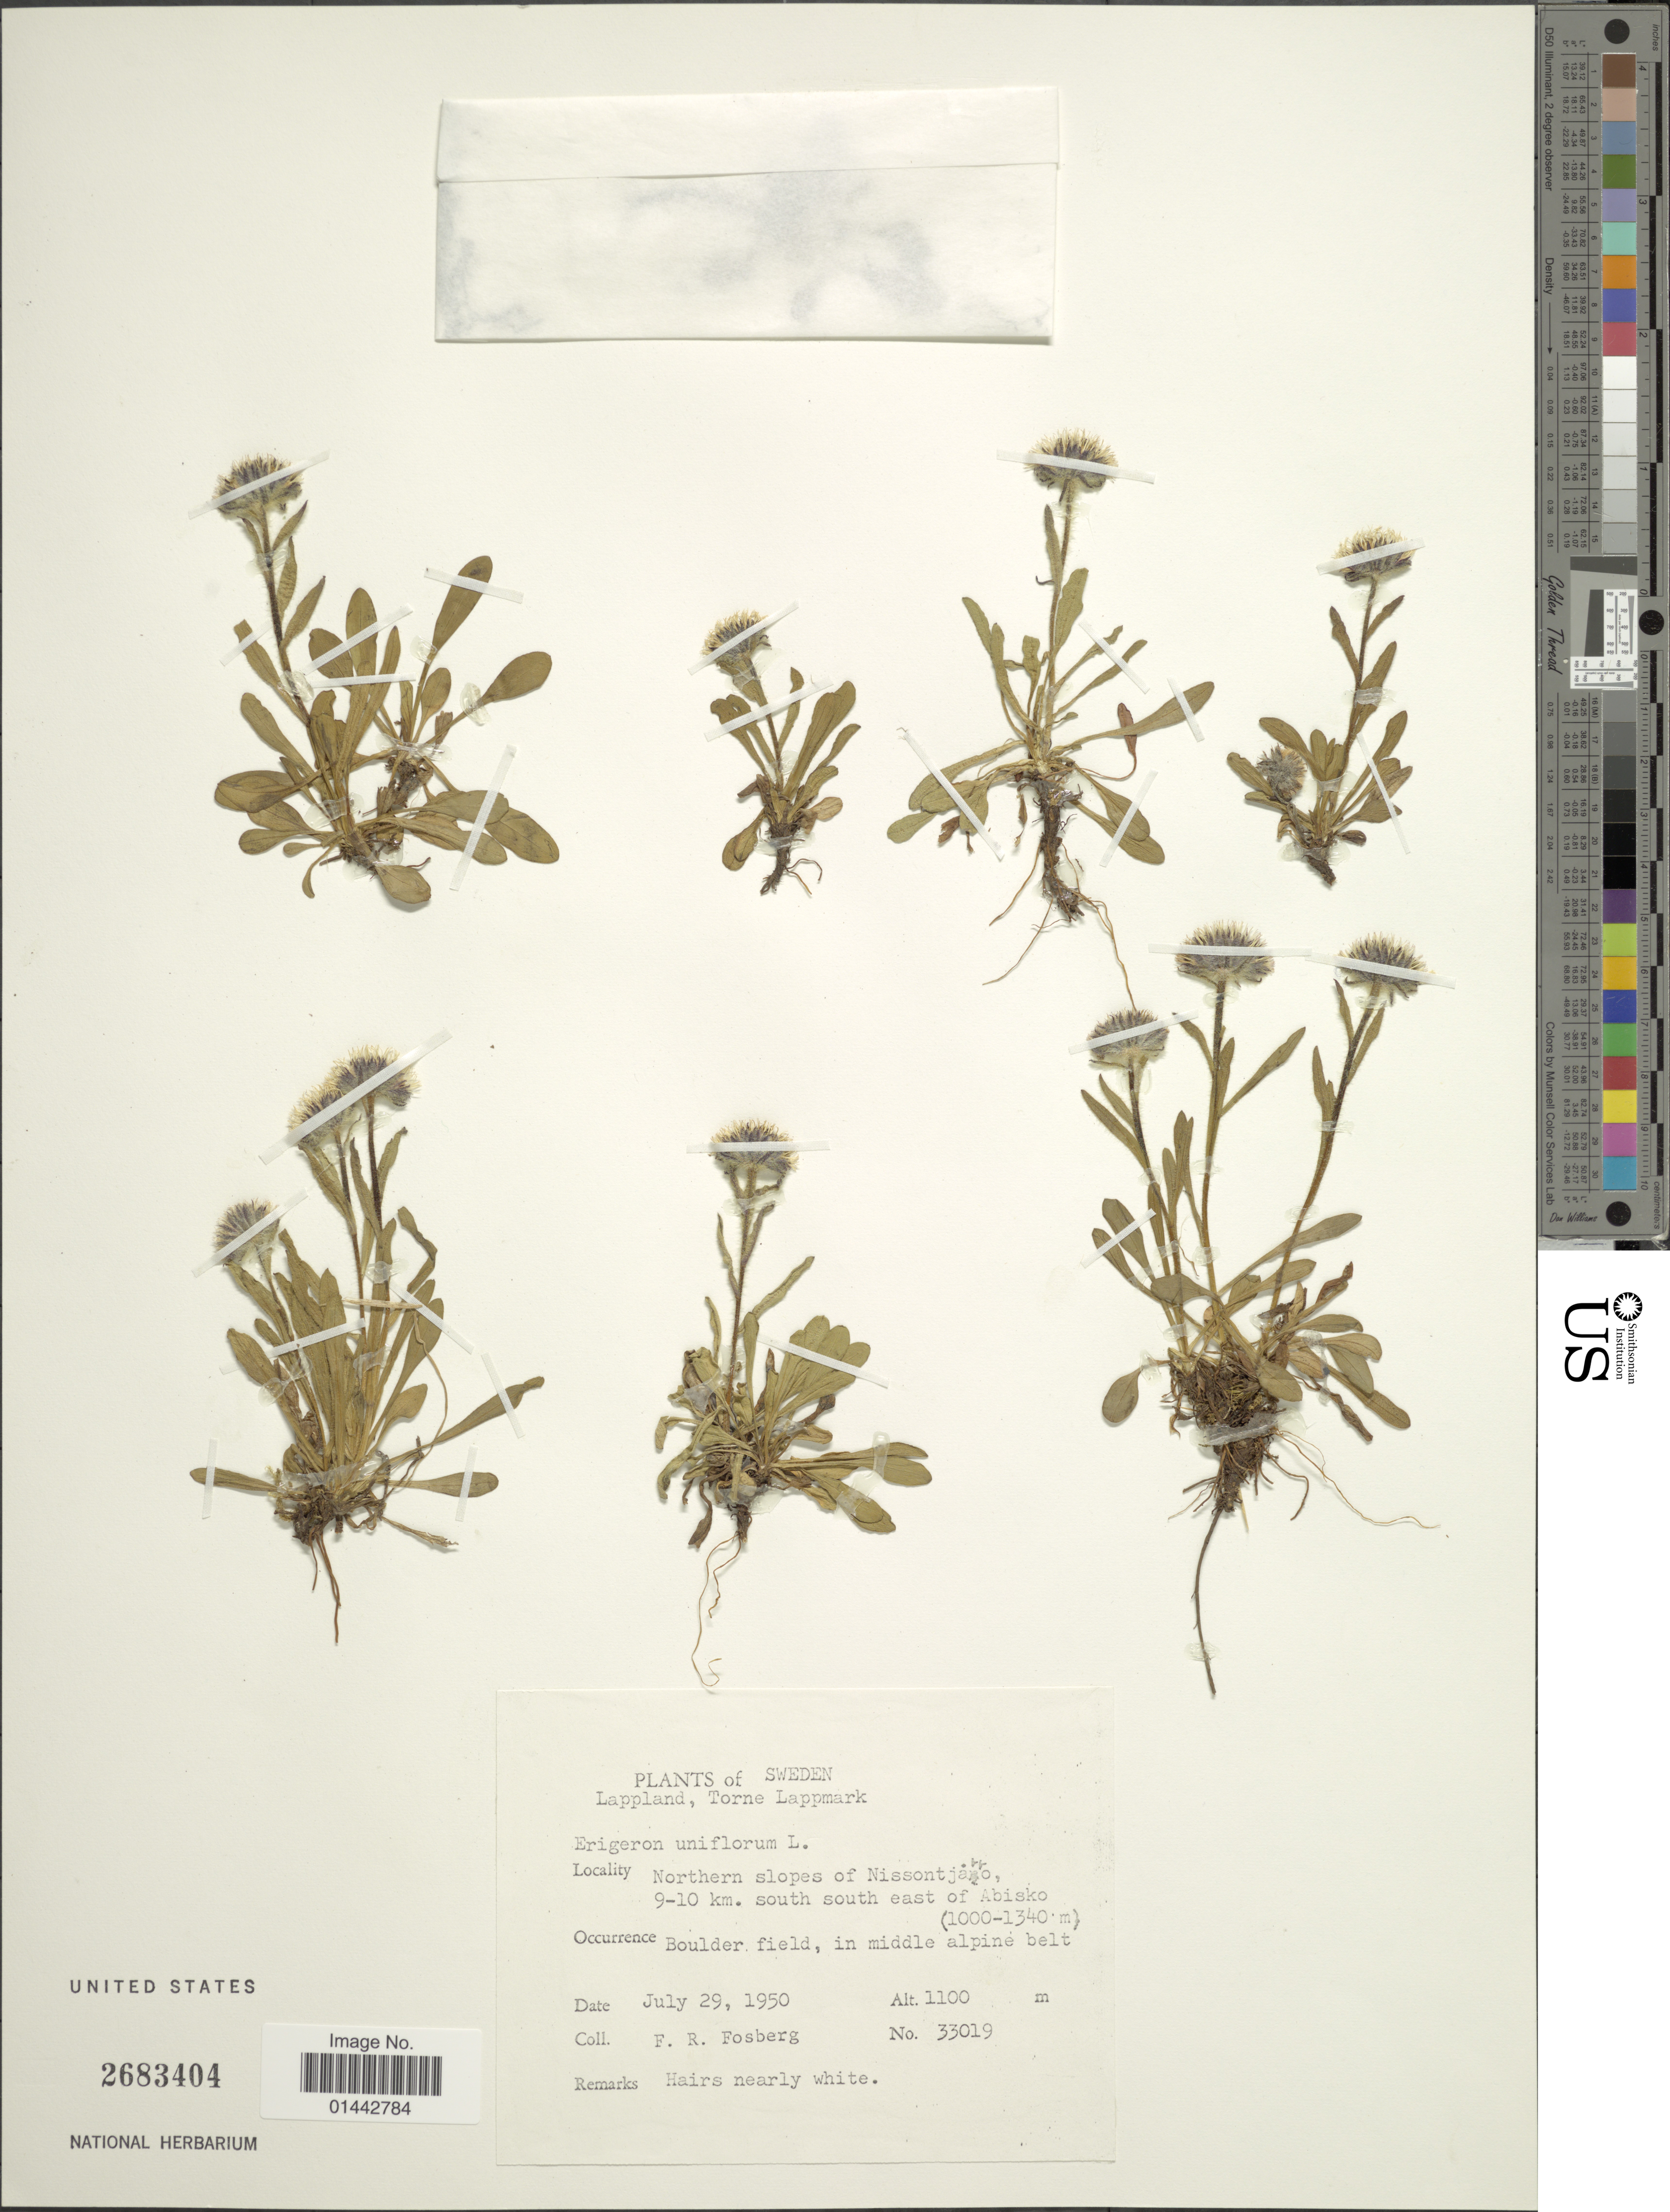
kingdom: Plantae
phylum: Tracheophyta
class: Magnoliopsida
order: Asterales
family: Asteraceae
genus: Erigeron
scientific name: Erigeron uniflorus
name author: L.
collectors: F. R. Fosberg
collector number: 33019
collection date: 1950-07-29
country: Sweden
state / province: Norrbotten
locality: Lappland, Torne Lappmark, northern slopes of Nissontatto, 9-10 km. south south east of Abisko, boudler field, in middle alpine belt.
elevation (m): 1100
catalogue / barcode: US 2683404